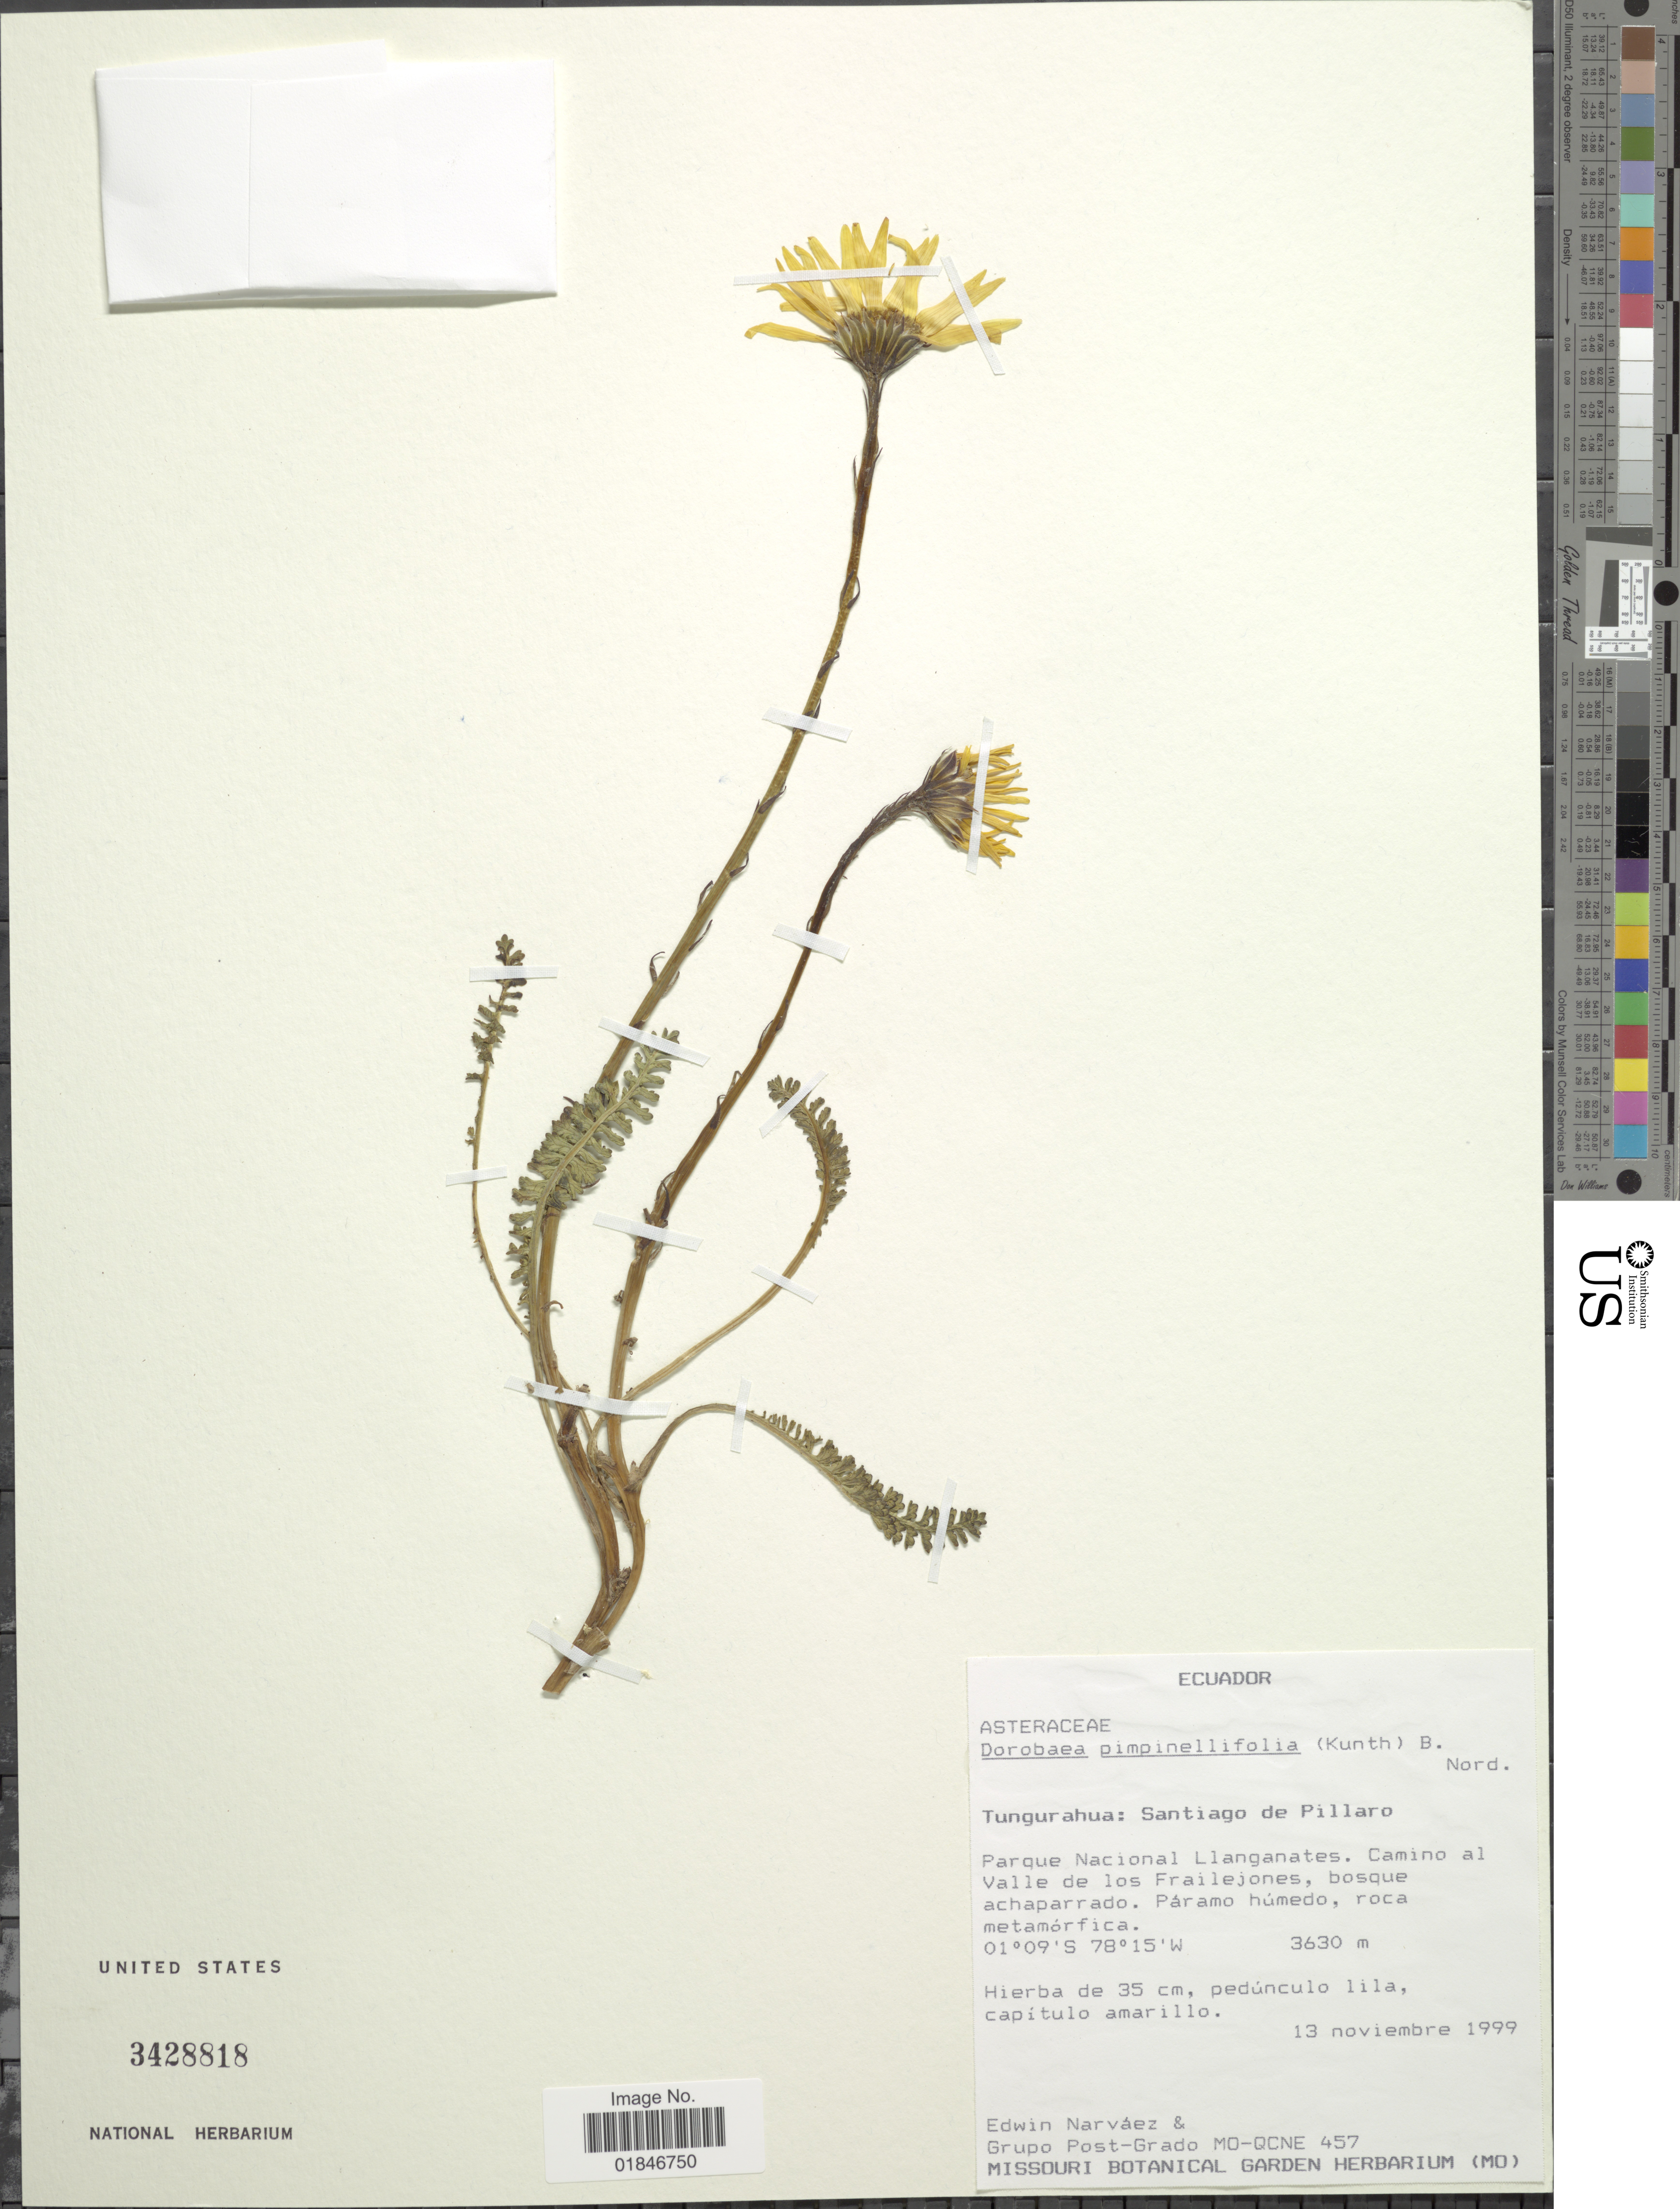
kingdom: Plantae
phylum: Tracheophyta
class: Magnoliopsida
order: Asterales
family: Asteraceae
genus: Dorobaea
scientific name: Dorobaea pimpinellifolia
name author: (Kunth) B. Nord.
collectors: E. Narváez & Grupo Post-Grado MO-QCNE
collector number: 457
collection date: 1999-11-13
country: Ecuador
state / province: Tungurahua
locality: Tungurahua: Santiogp de Pillaro. Parque Nacional Llanganates. Camino al Valle de los Frailejones, bosque achaparrado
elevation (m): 3630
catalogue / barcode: US 3428818